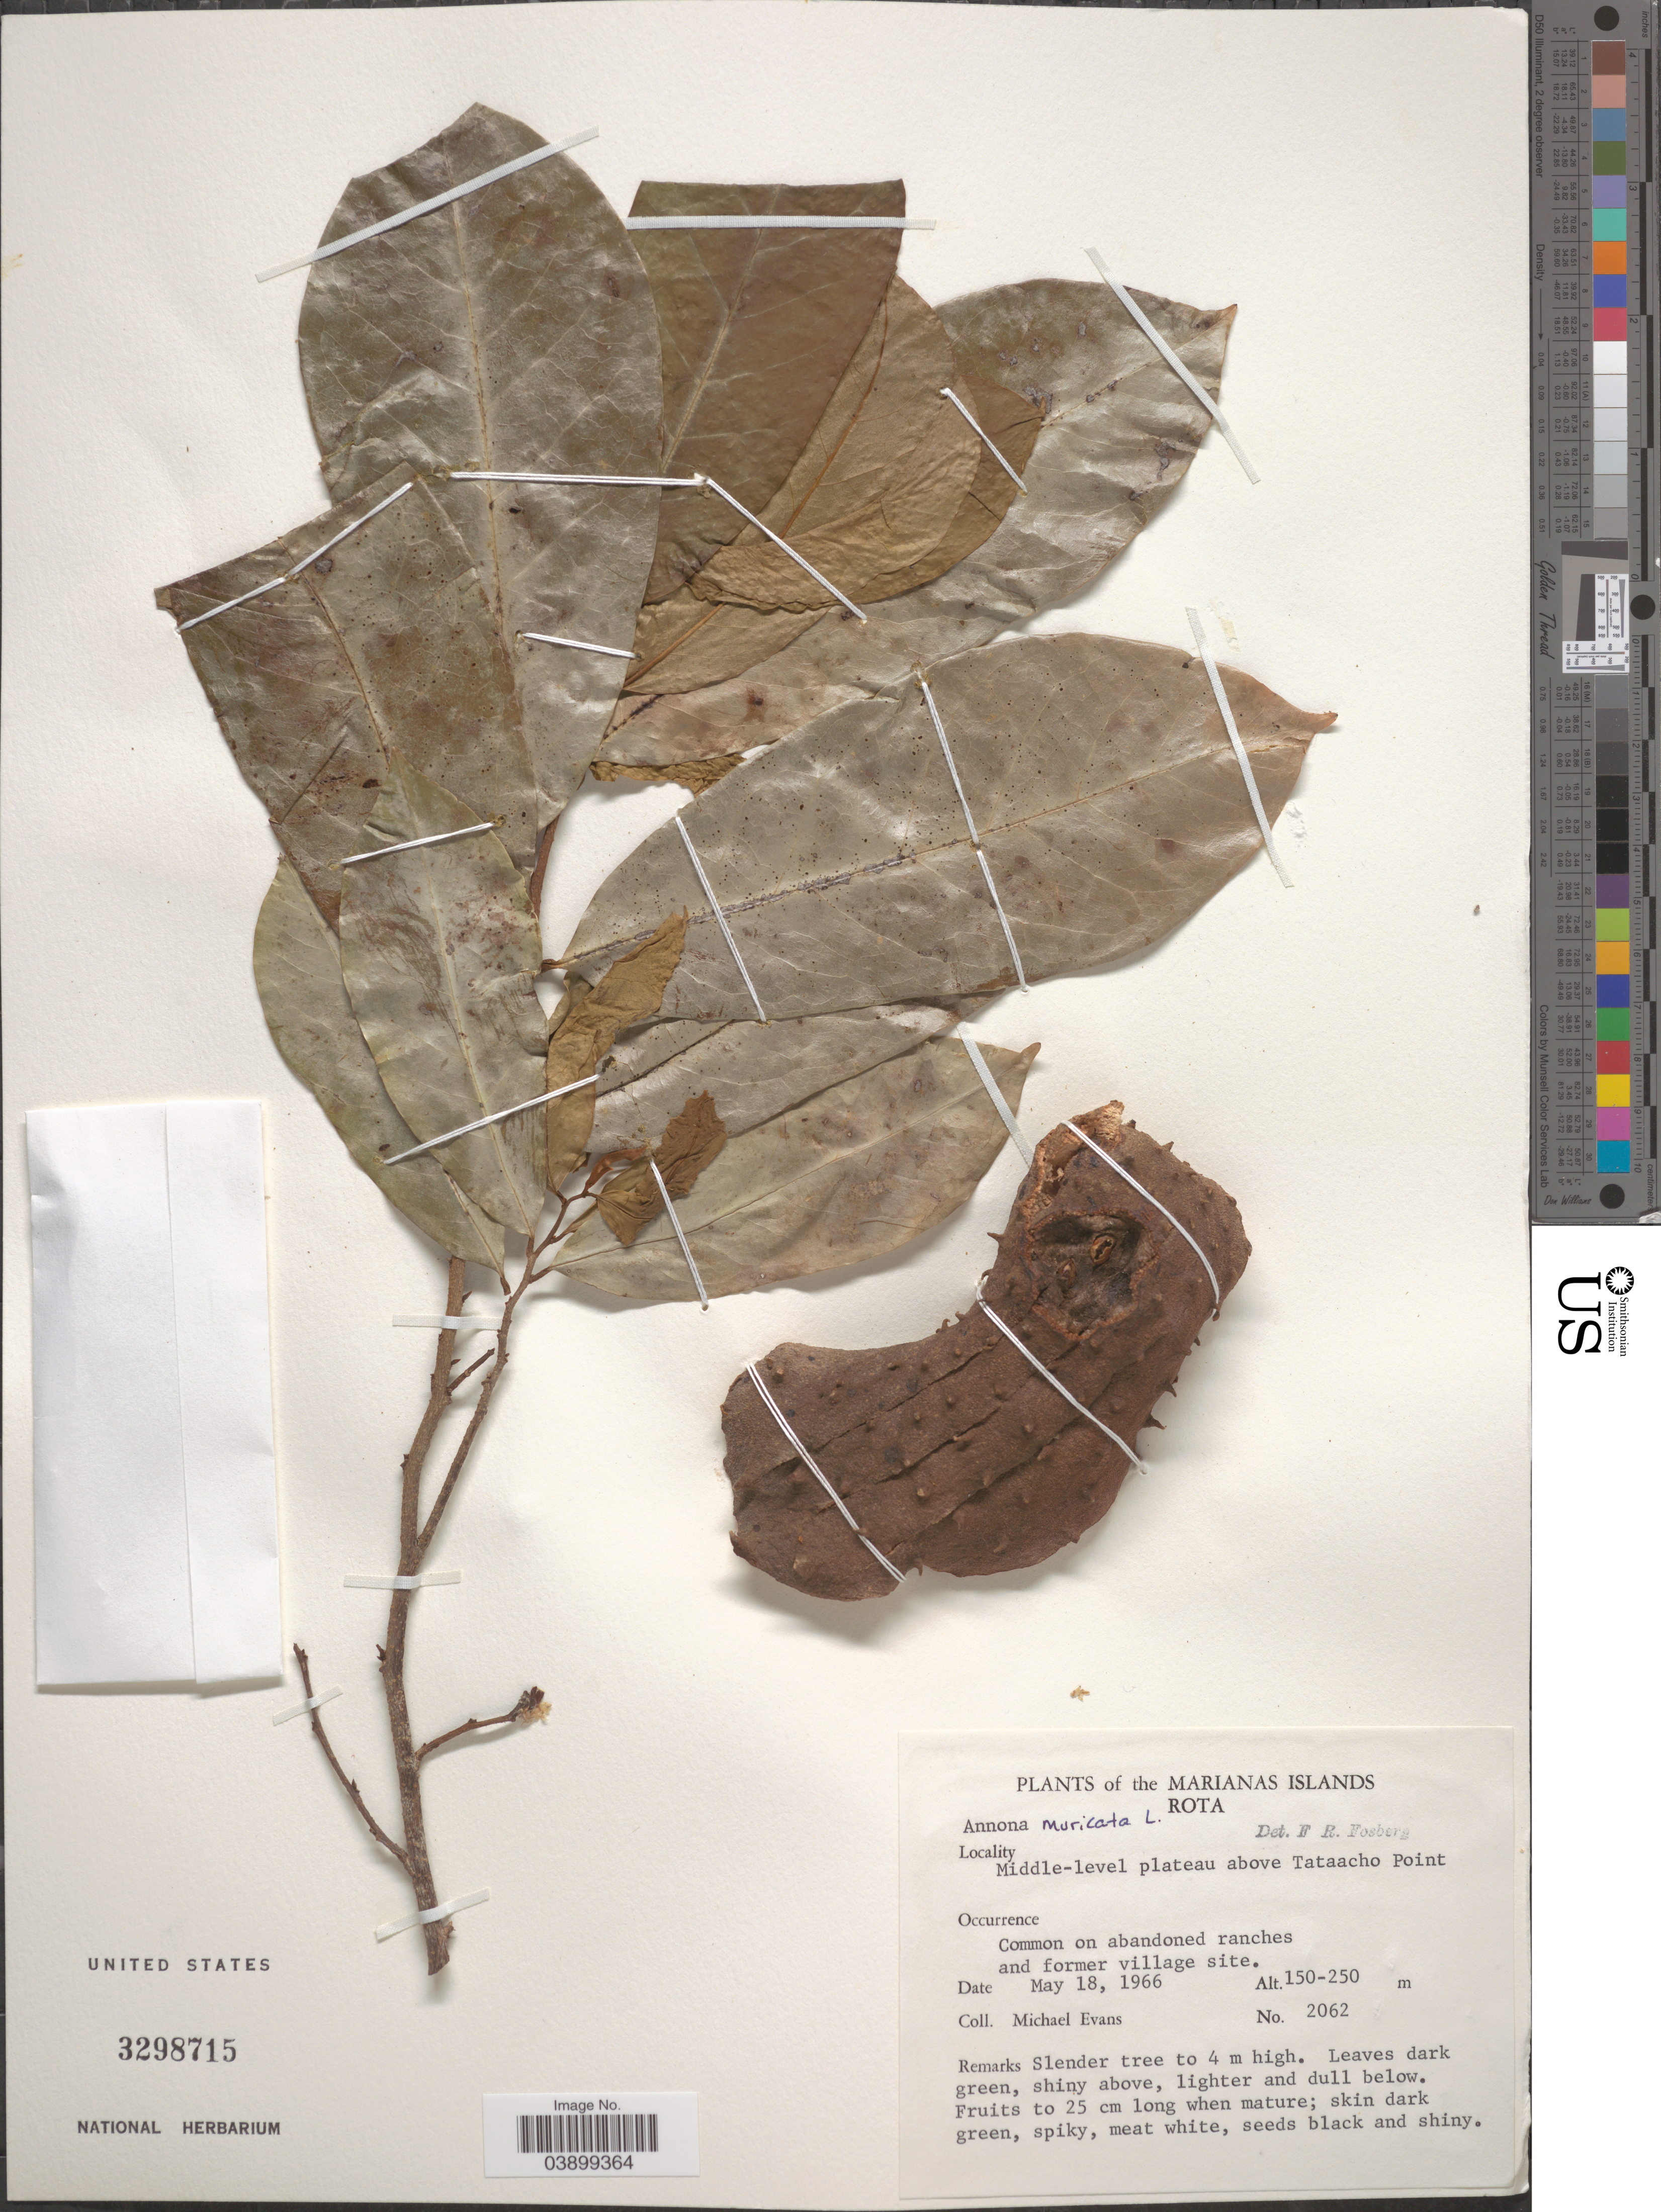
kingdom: Plantae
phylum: Tracheophyta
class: Magnoliopsida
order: Magnoliales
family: Annonaceae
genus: Annona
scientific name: Annona muricata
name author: L.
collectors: M. Evans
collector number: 2062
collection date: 1966-05-18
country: Northern Mariana Islands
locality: Marianas Islands. Rota. Middle-level plateau above Tataacho Point. On abandoned ranches and former village site.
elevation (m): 150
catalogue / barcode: US 3298715